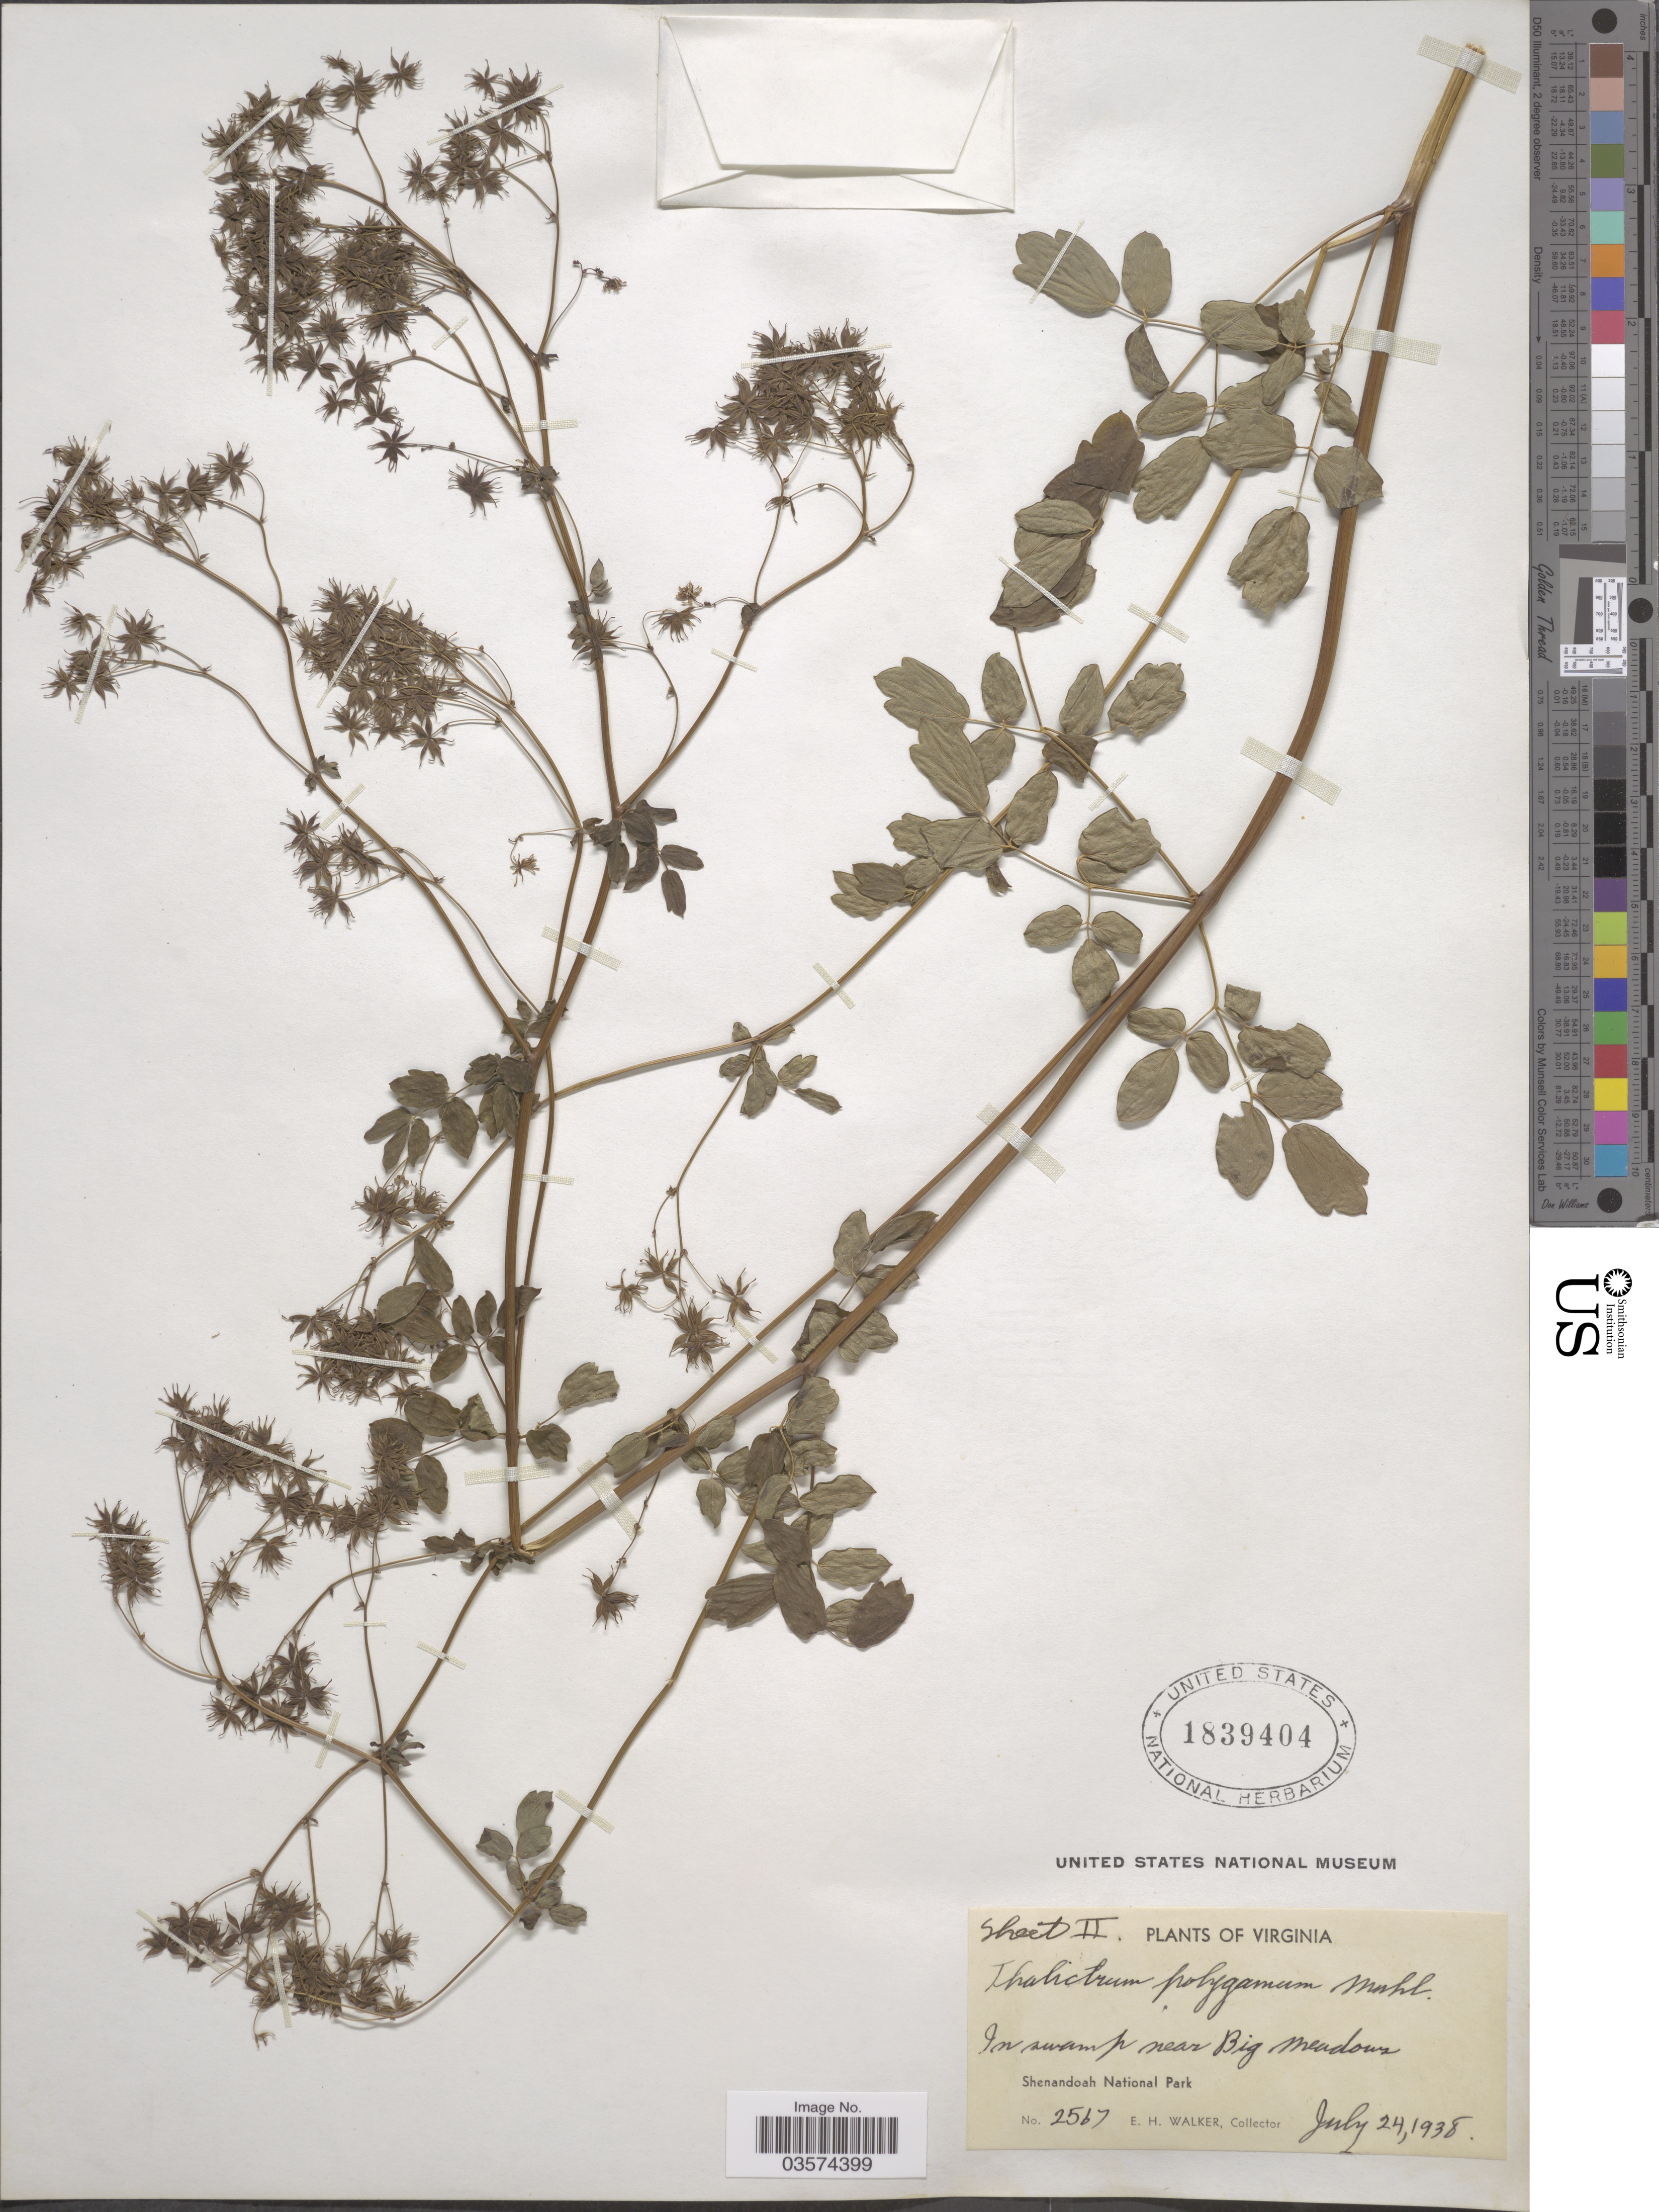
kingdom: Plantae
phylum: Tracheophyta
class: Magnoliopsida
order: Ranunculales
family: Ranunculaceae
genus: Thalictrum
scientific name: Thalictrum pubescens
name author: Pursh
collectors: E. H. Walker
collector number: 2567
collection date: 1938-07-24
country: United States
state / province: Virginia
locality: In swamp near Big Meadows. Shenandoah National Park.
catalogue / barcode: US 1839404